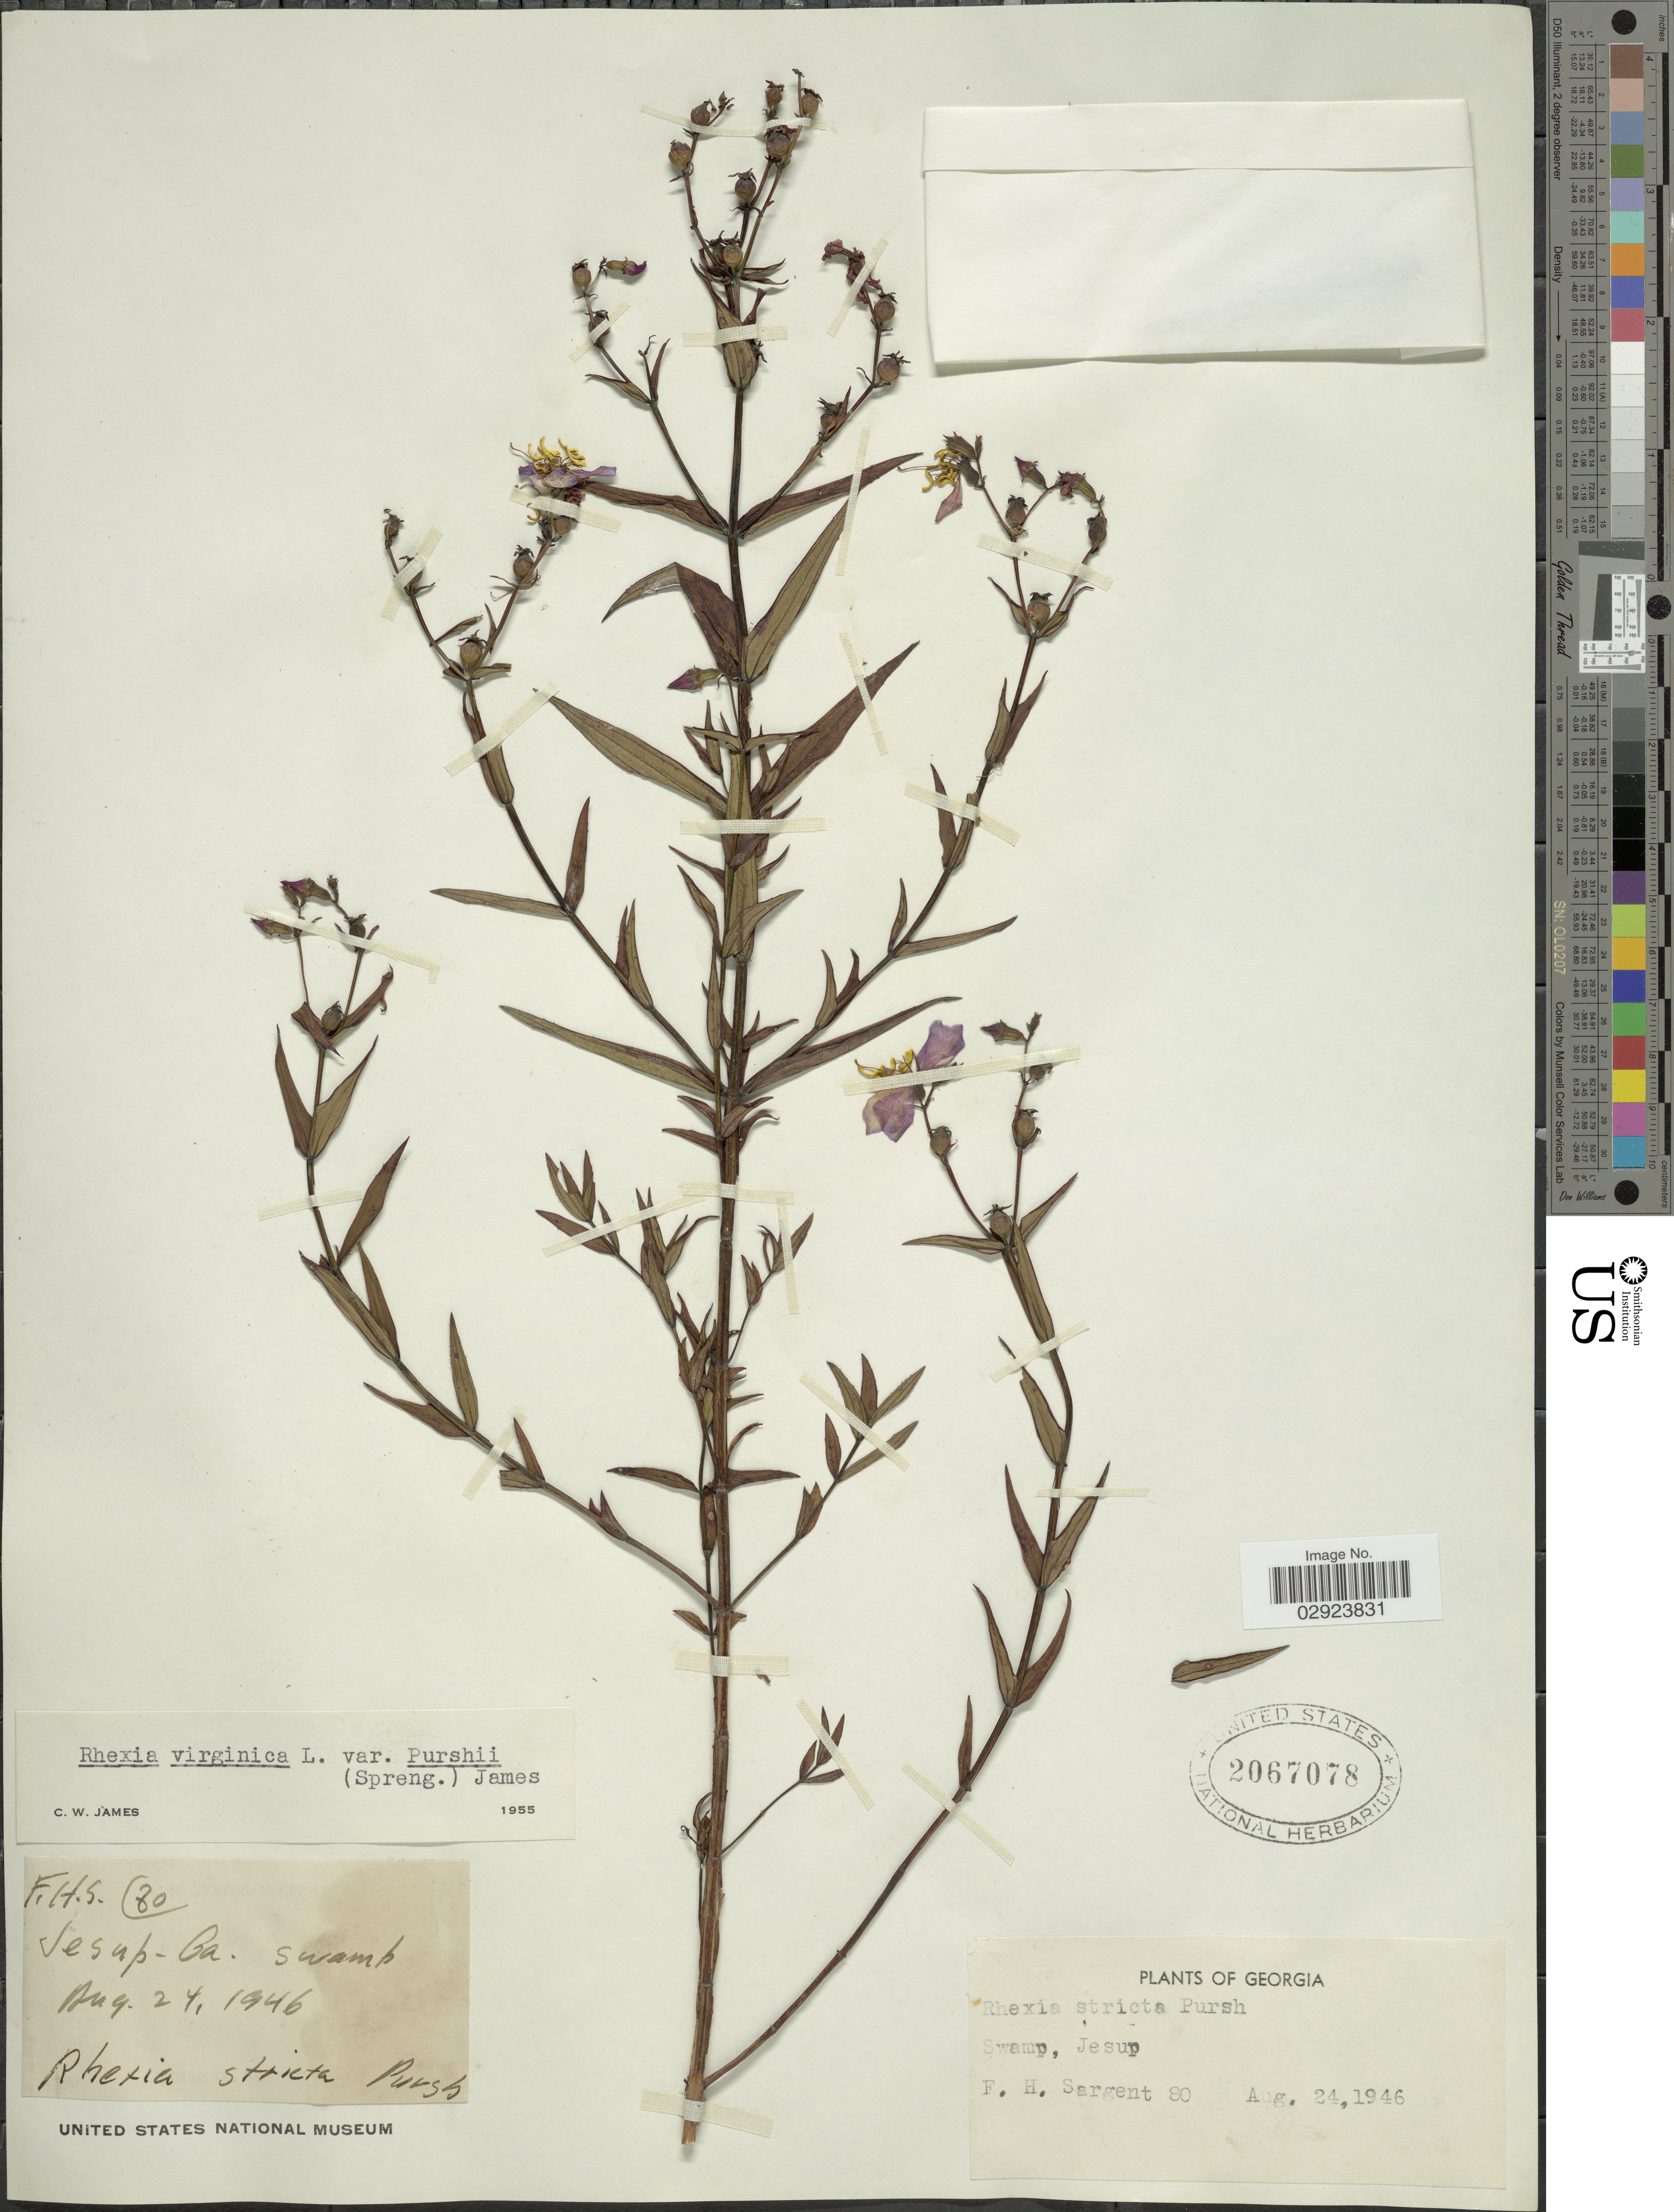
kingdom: Plantae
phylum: Tracheophyta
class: Magnoliopsida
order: Myrtales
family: Melastomataceae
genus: Rhexia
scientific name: Rhexia virginica var. purshii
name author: (Spreng.) C.W. James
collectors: F. H. Sargent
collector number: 80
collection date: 1946-08-24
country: United States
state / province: Georgia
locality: Jesup.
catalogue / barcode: US 2067078